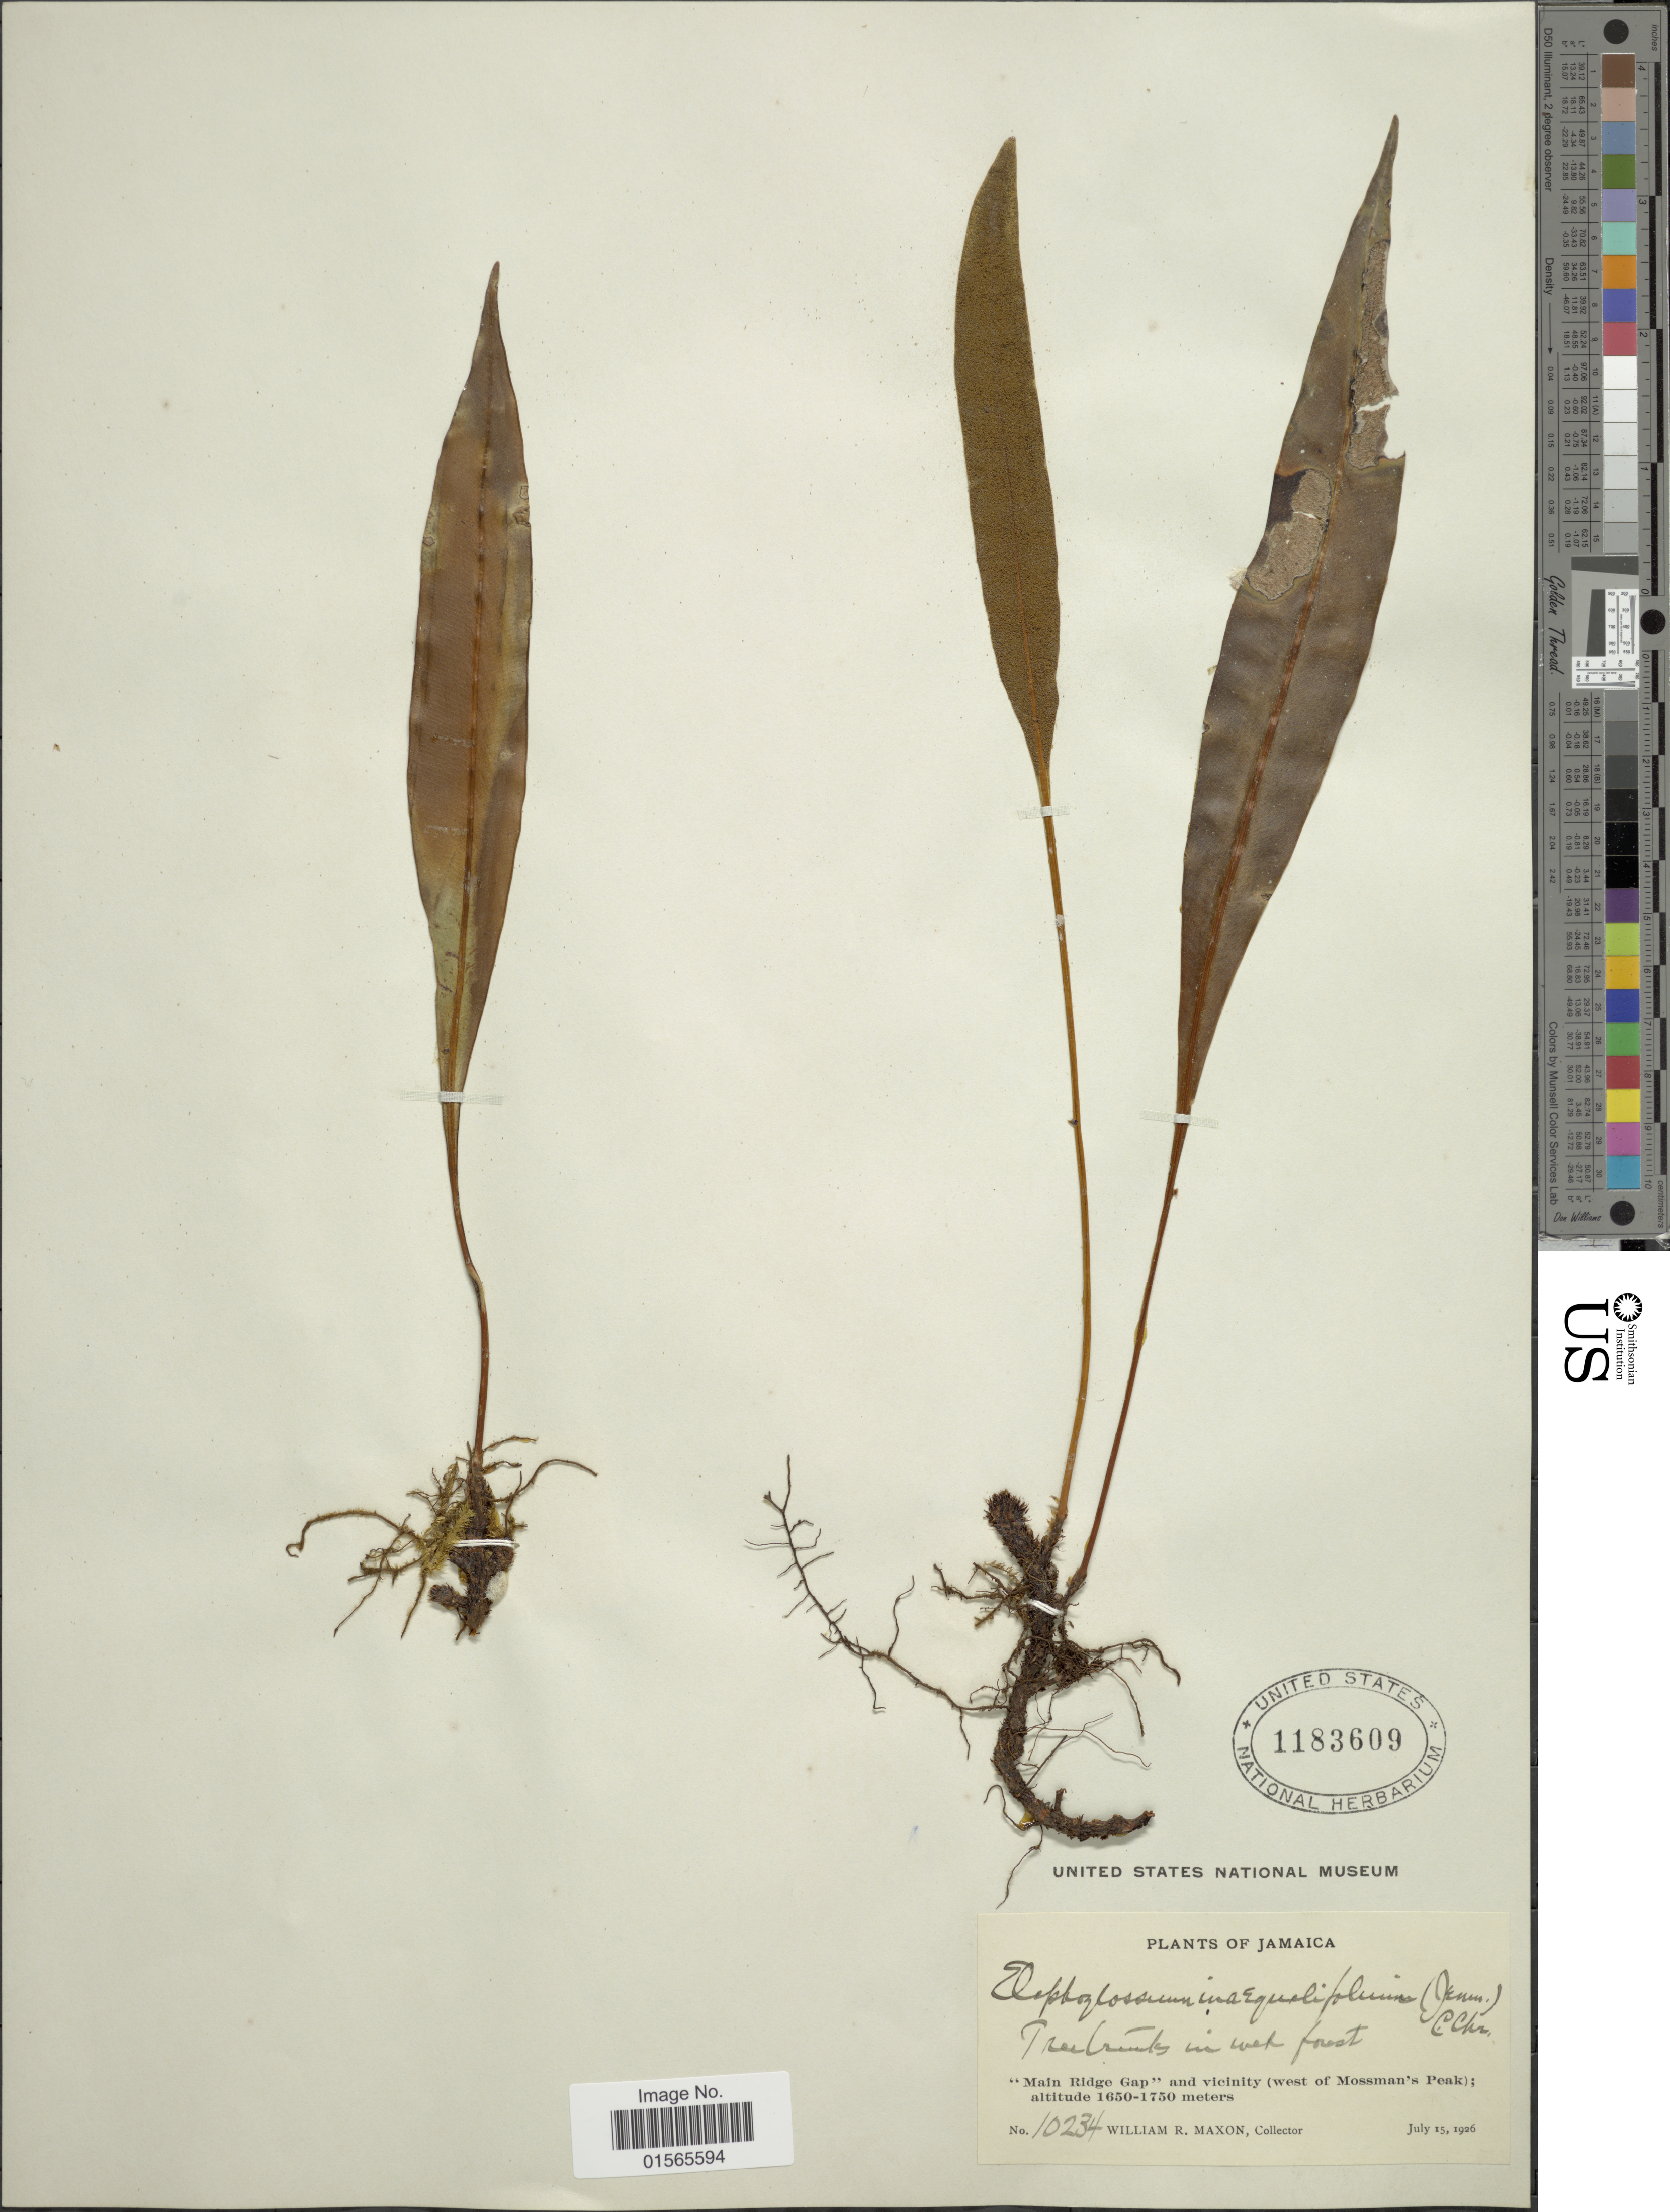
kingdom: Plantae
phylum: Tracheophyta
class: Polypodiopsida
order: Polypodiales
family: Dryopteridaceae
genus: Elaphoglossum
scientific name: Elaphoglossum inaequalifolium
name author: (Jenman) C. Chr.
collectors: W. R. Maxon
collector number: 10234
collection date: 1926-07-15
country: Jamaica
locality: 'Main Ridge Gap' and vicinity (west of Mossman's Peak)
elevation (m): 1650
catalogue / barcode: US 1183609